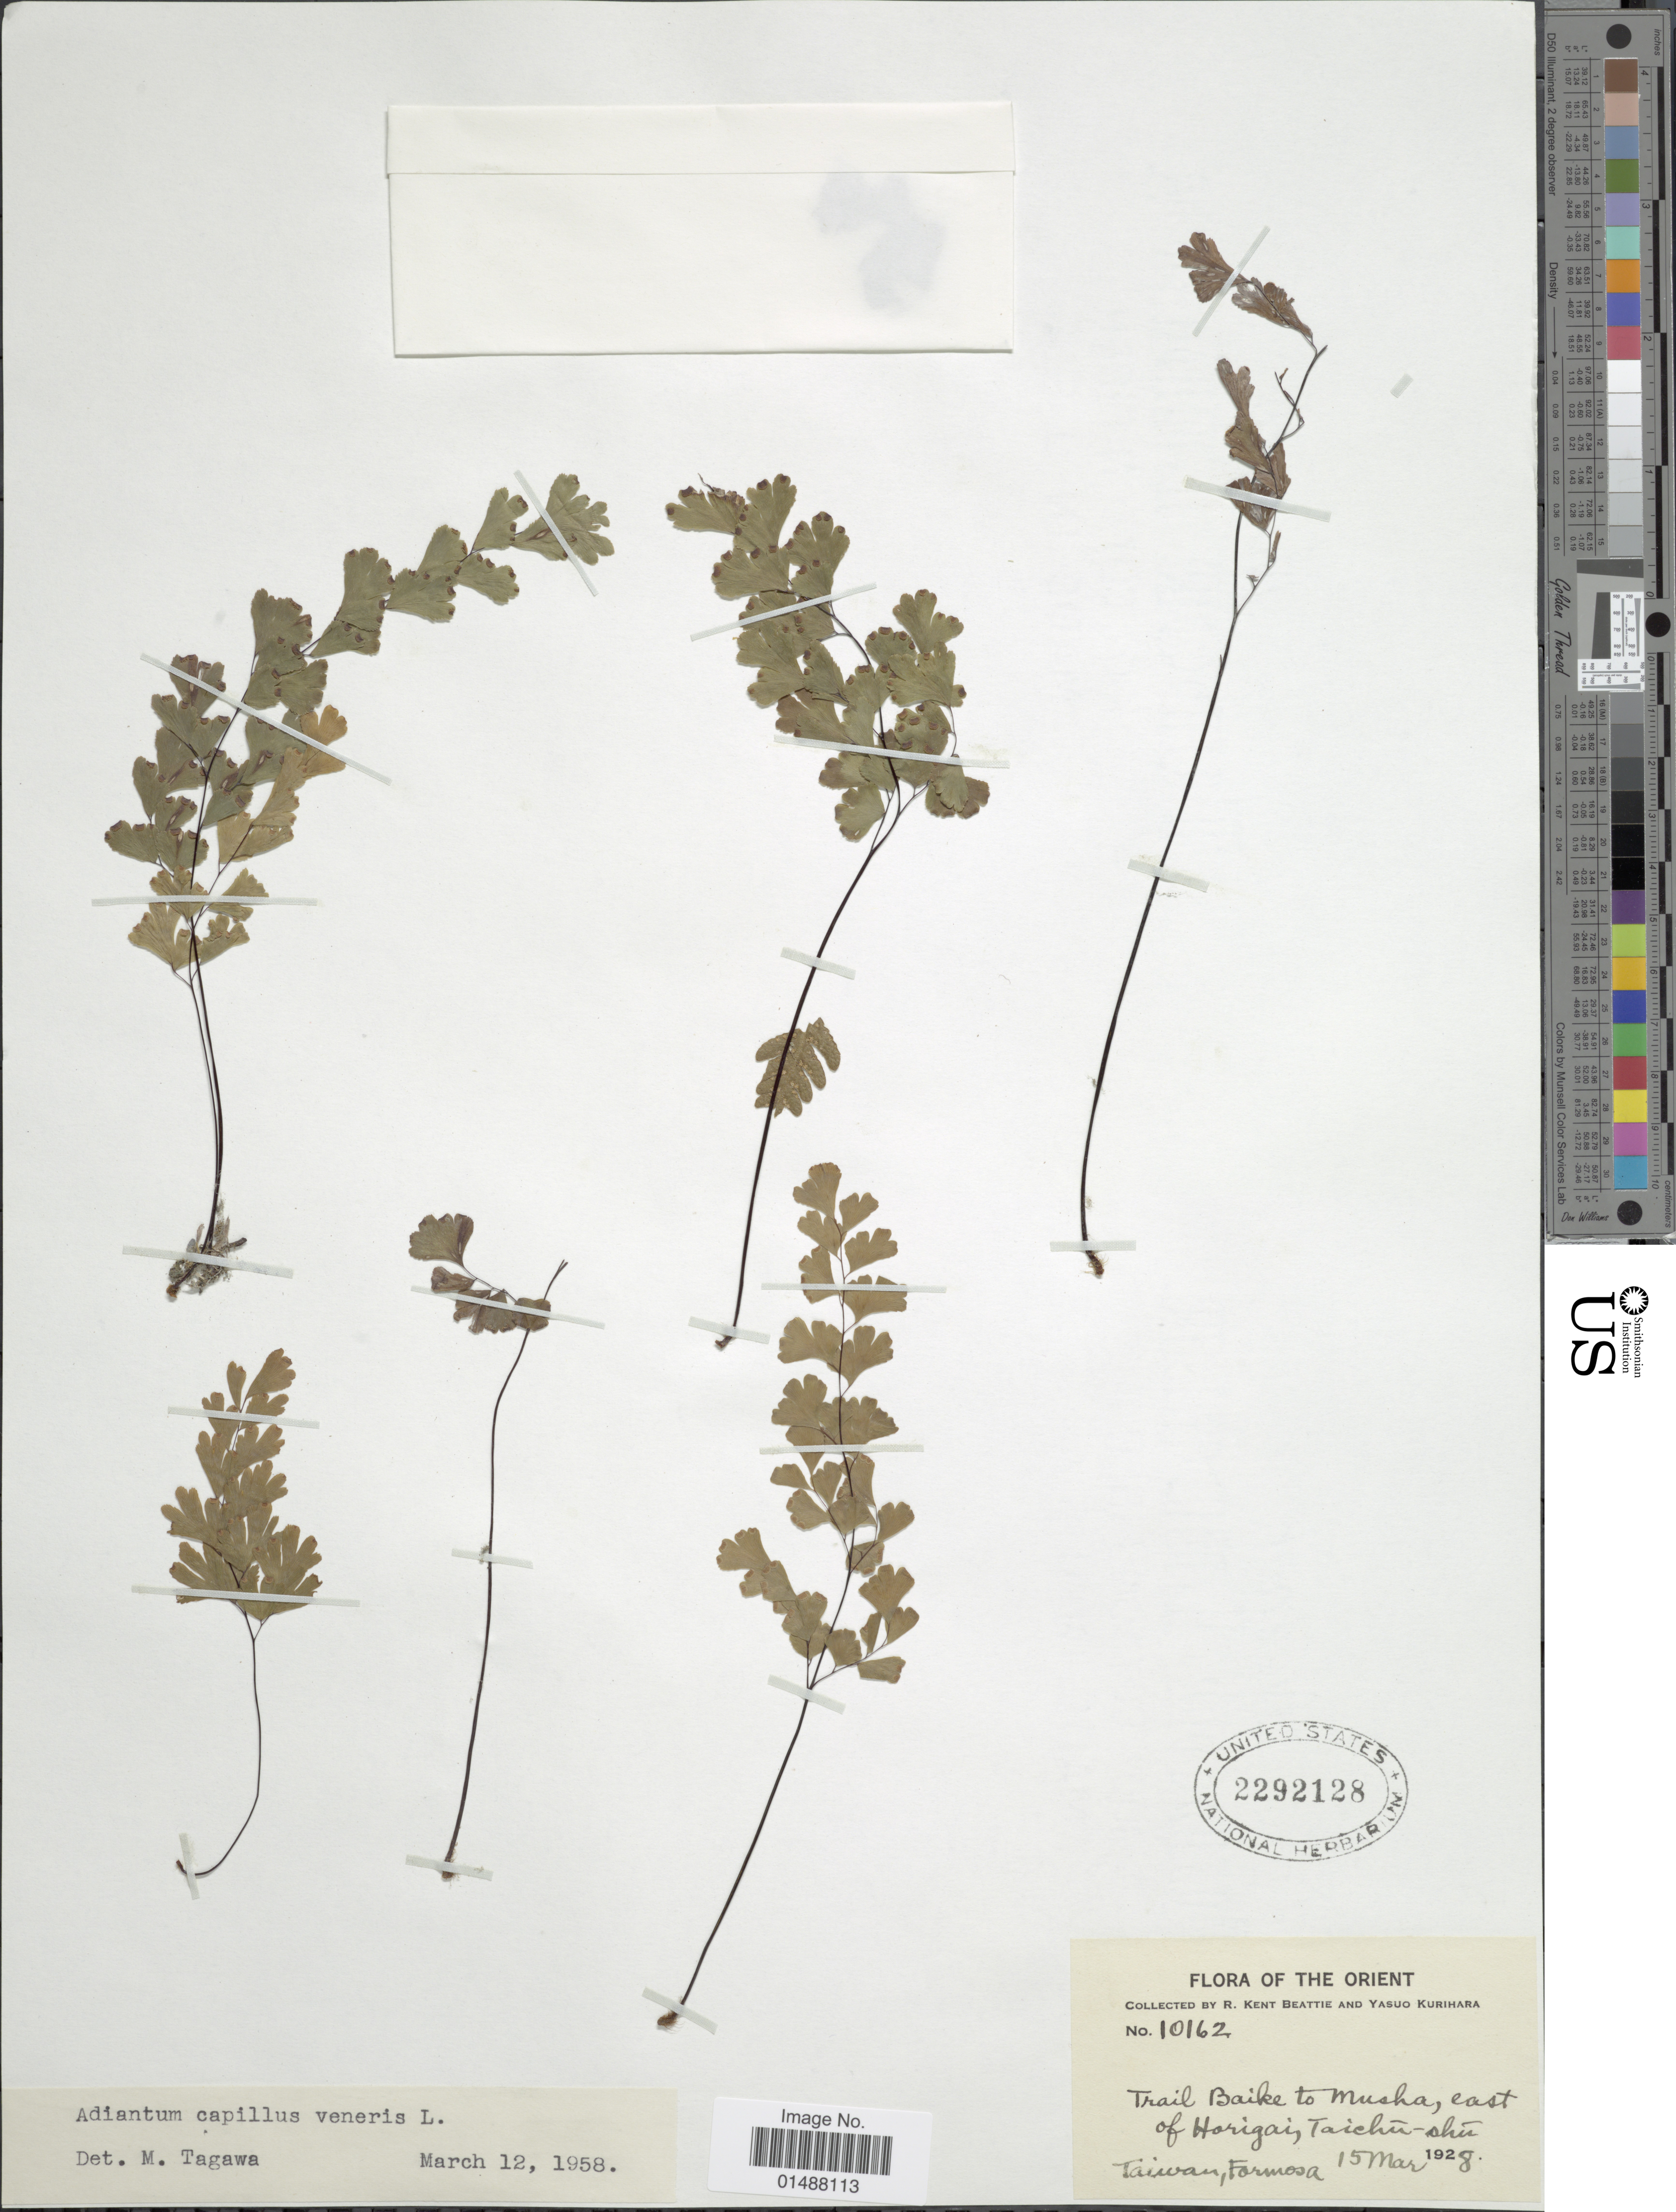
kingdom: Plantae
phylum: Tracheophyta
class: Polypodiopsida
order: Polypodiales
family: Pteridaceae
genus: Adiantum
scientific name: Adiantum capillus-veneris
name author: L.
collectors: R. K. Beattie & Y. Kurihara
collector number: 10162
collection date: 1928-03-15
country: Taiwan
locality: Orient, Formosa, Trail Baike to Musha, east of Horigai, Taichu-shu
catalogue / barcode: US 2292128